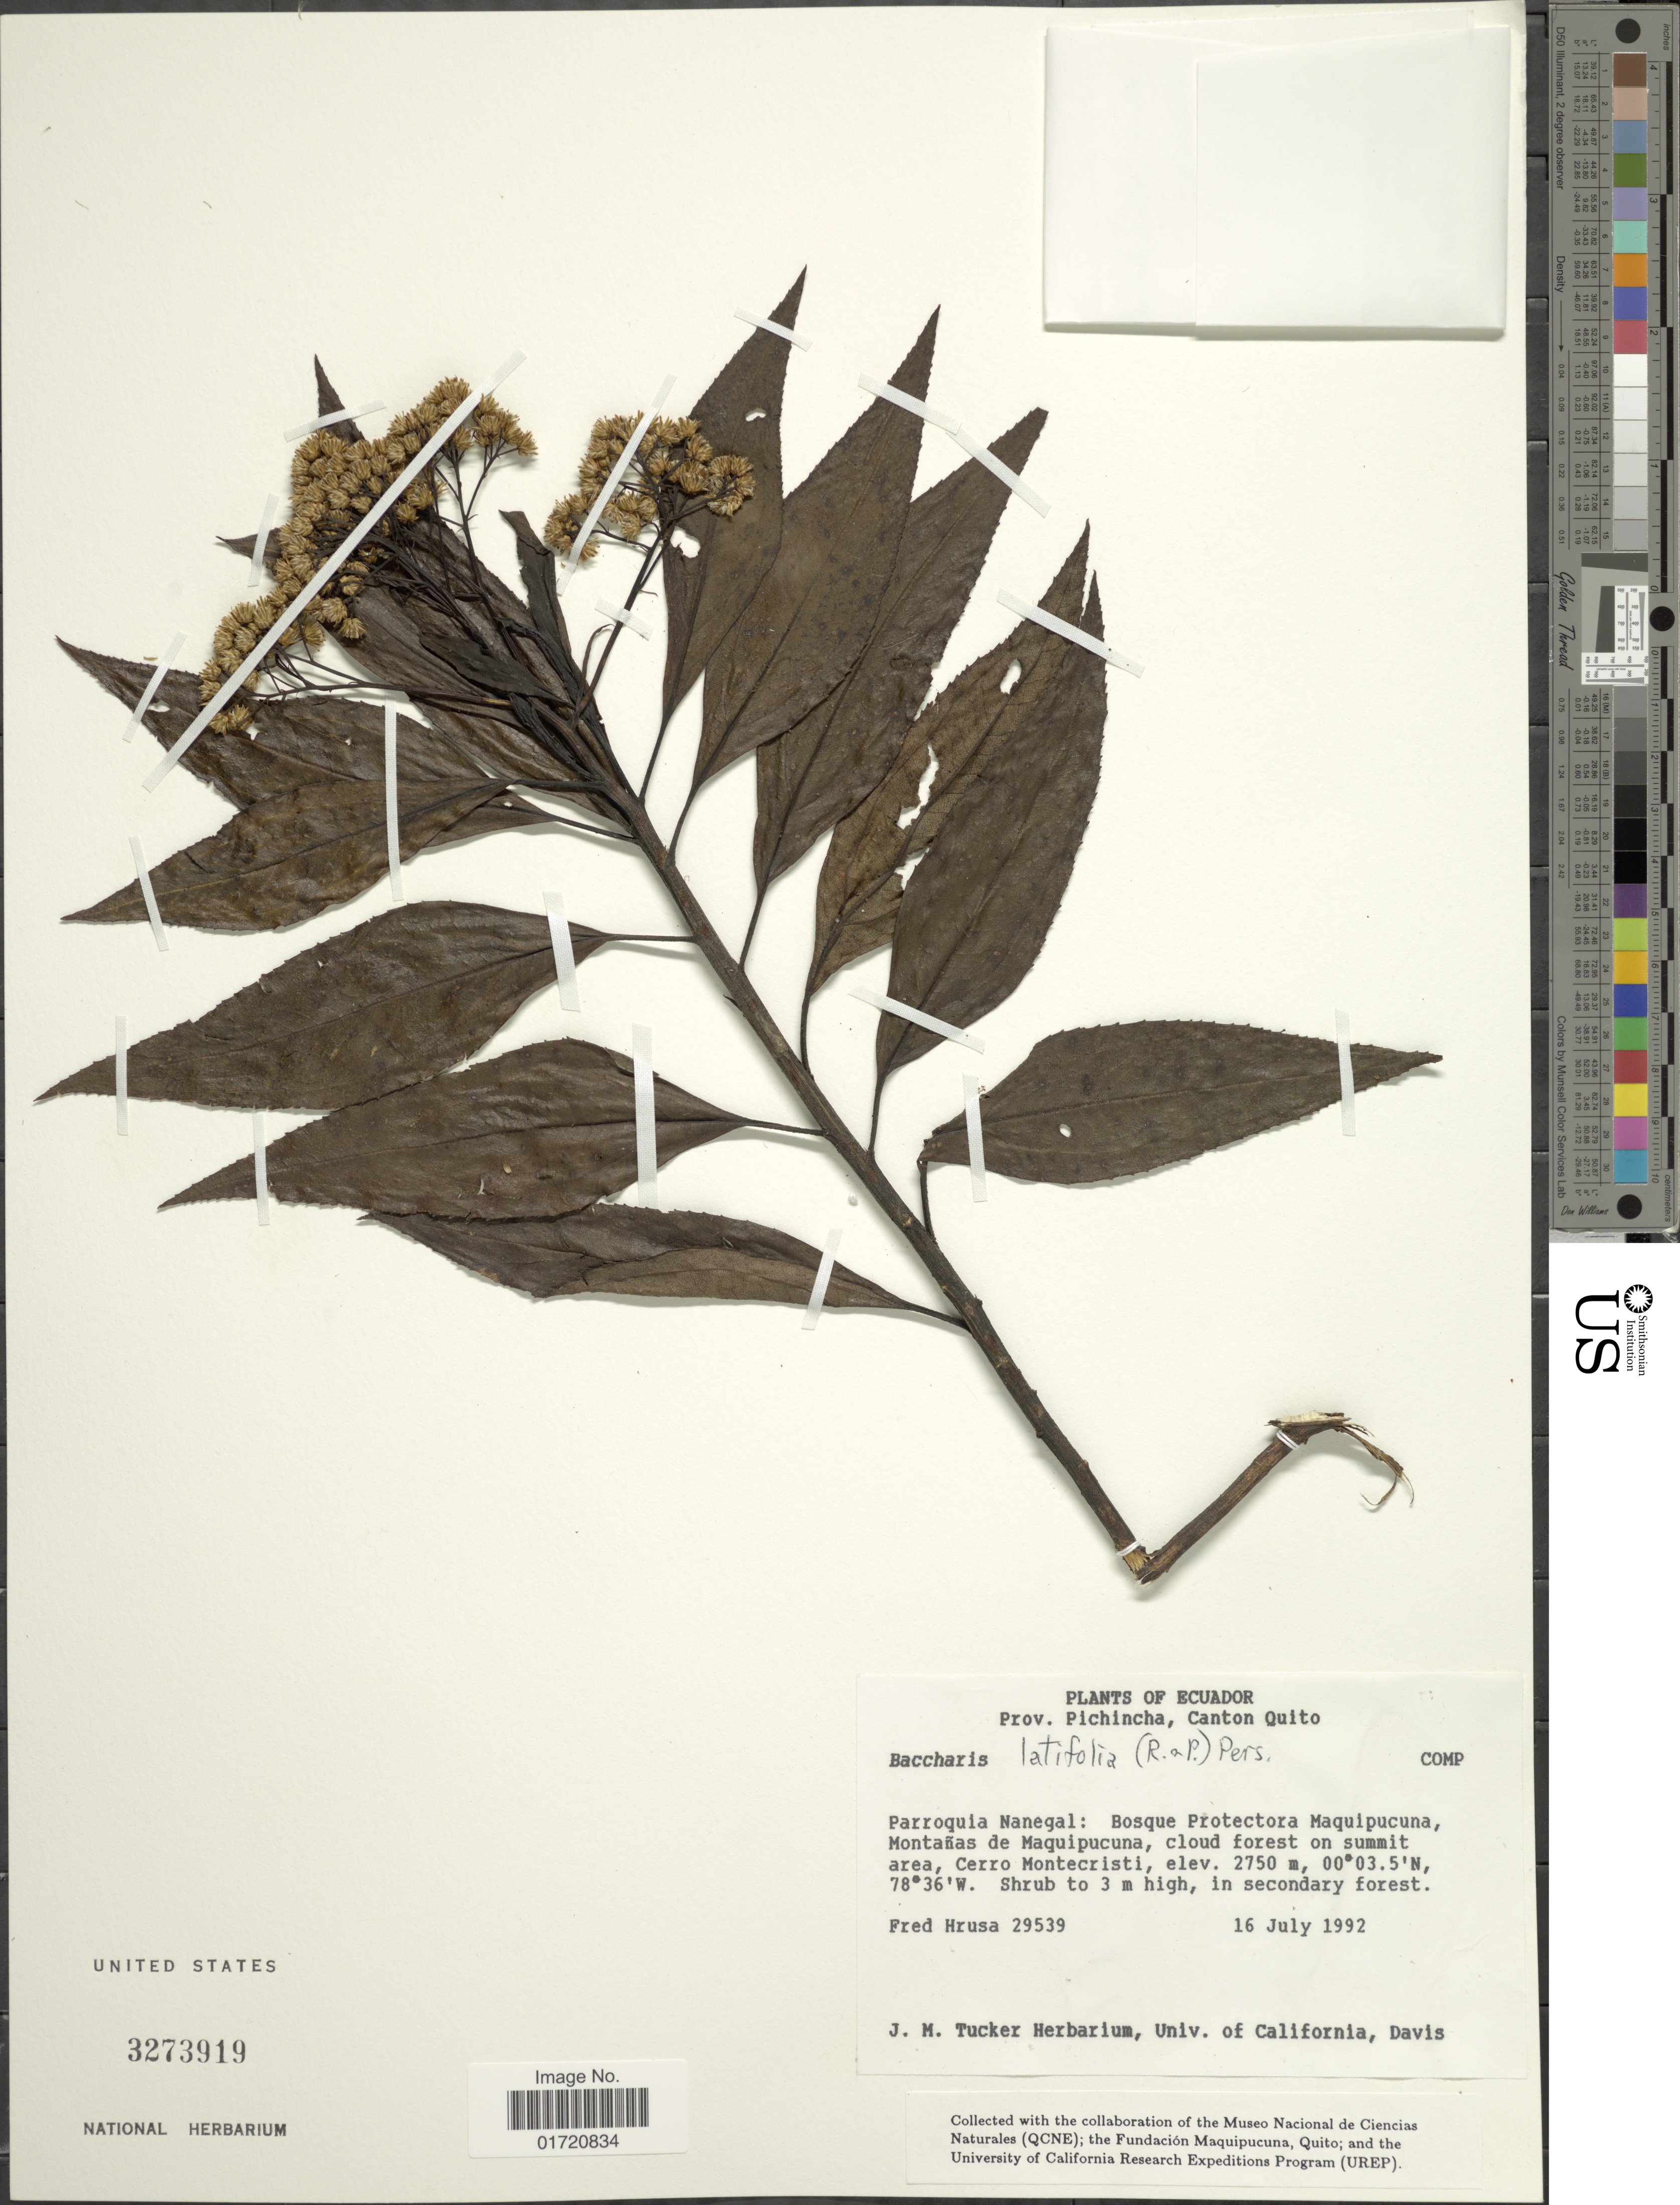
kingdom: Plantae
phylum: Tracheophyta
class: Magnoliopsida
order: Asterales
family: Asteraceae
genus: Baccharis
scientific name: Baccharis latifolia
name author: (Ruiz & Pav.) Pers.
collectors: G. Hrusa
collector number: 29539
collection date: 1992-07-16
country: Ecuador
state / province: Pichincha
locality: Parroquia Nanegal, Bosque Protectora Maquipucuna, Montanas de Maquipucuna, Cerro Montecristi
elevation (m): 2750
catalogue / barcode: US 3273919